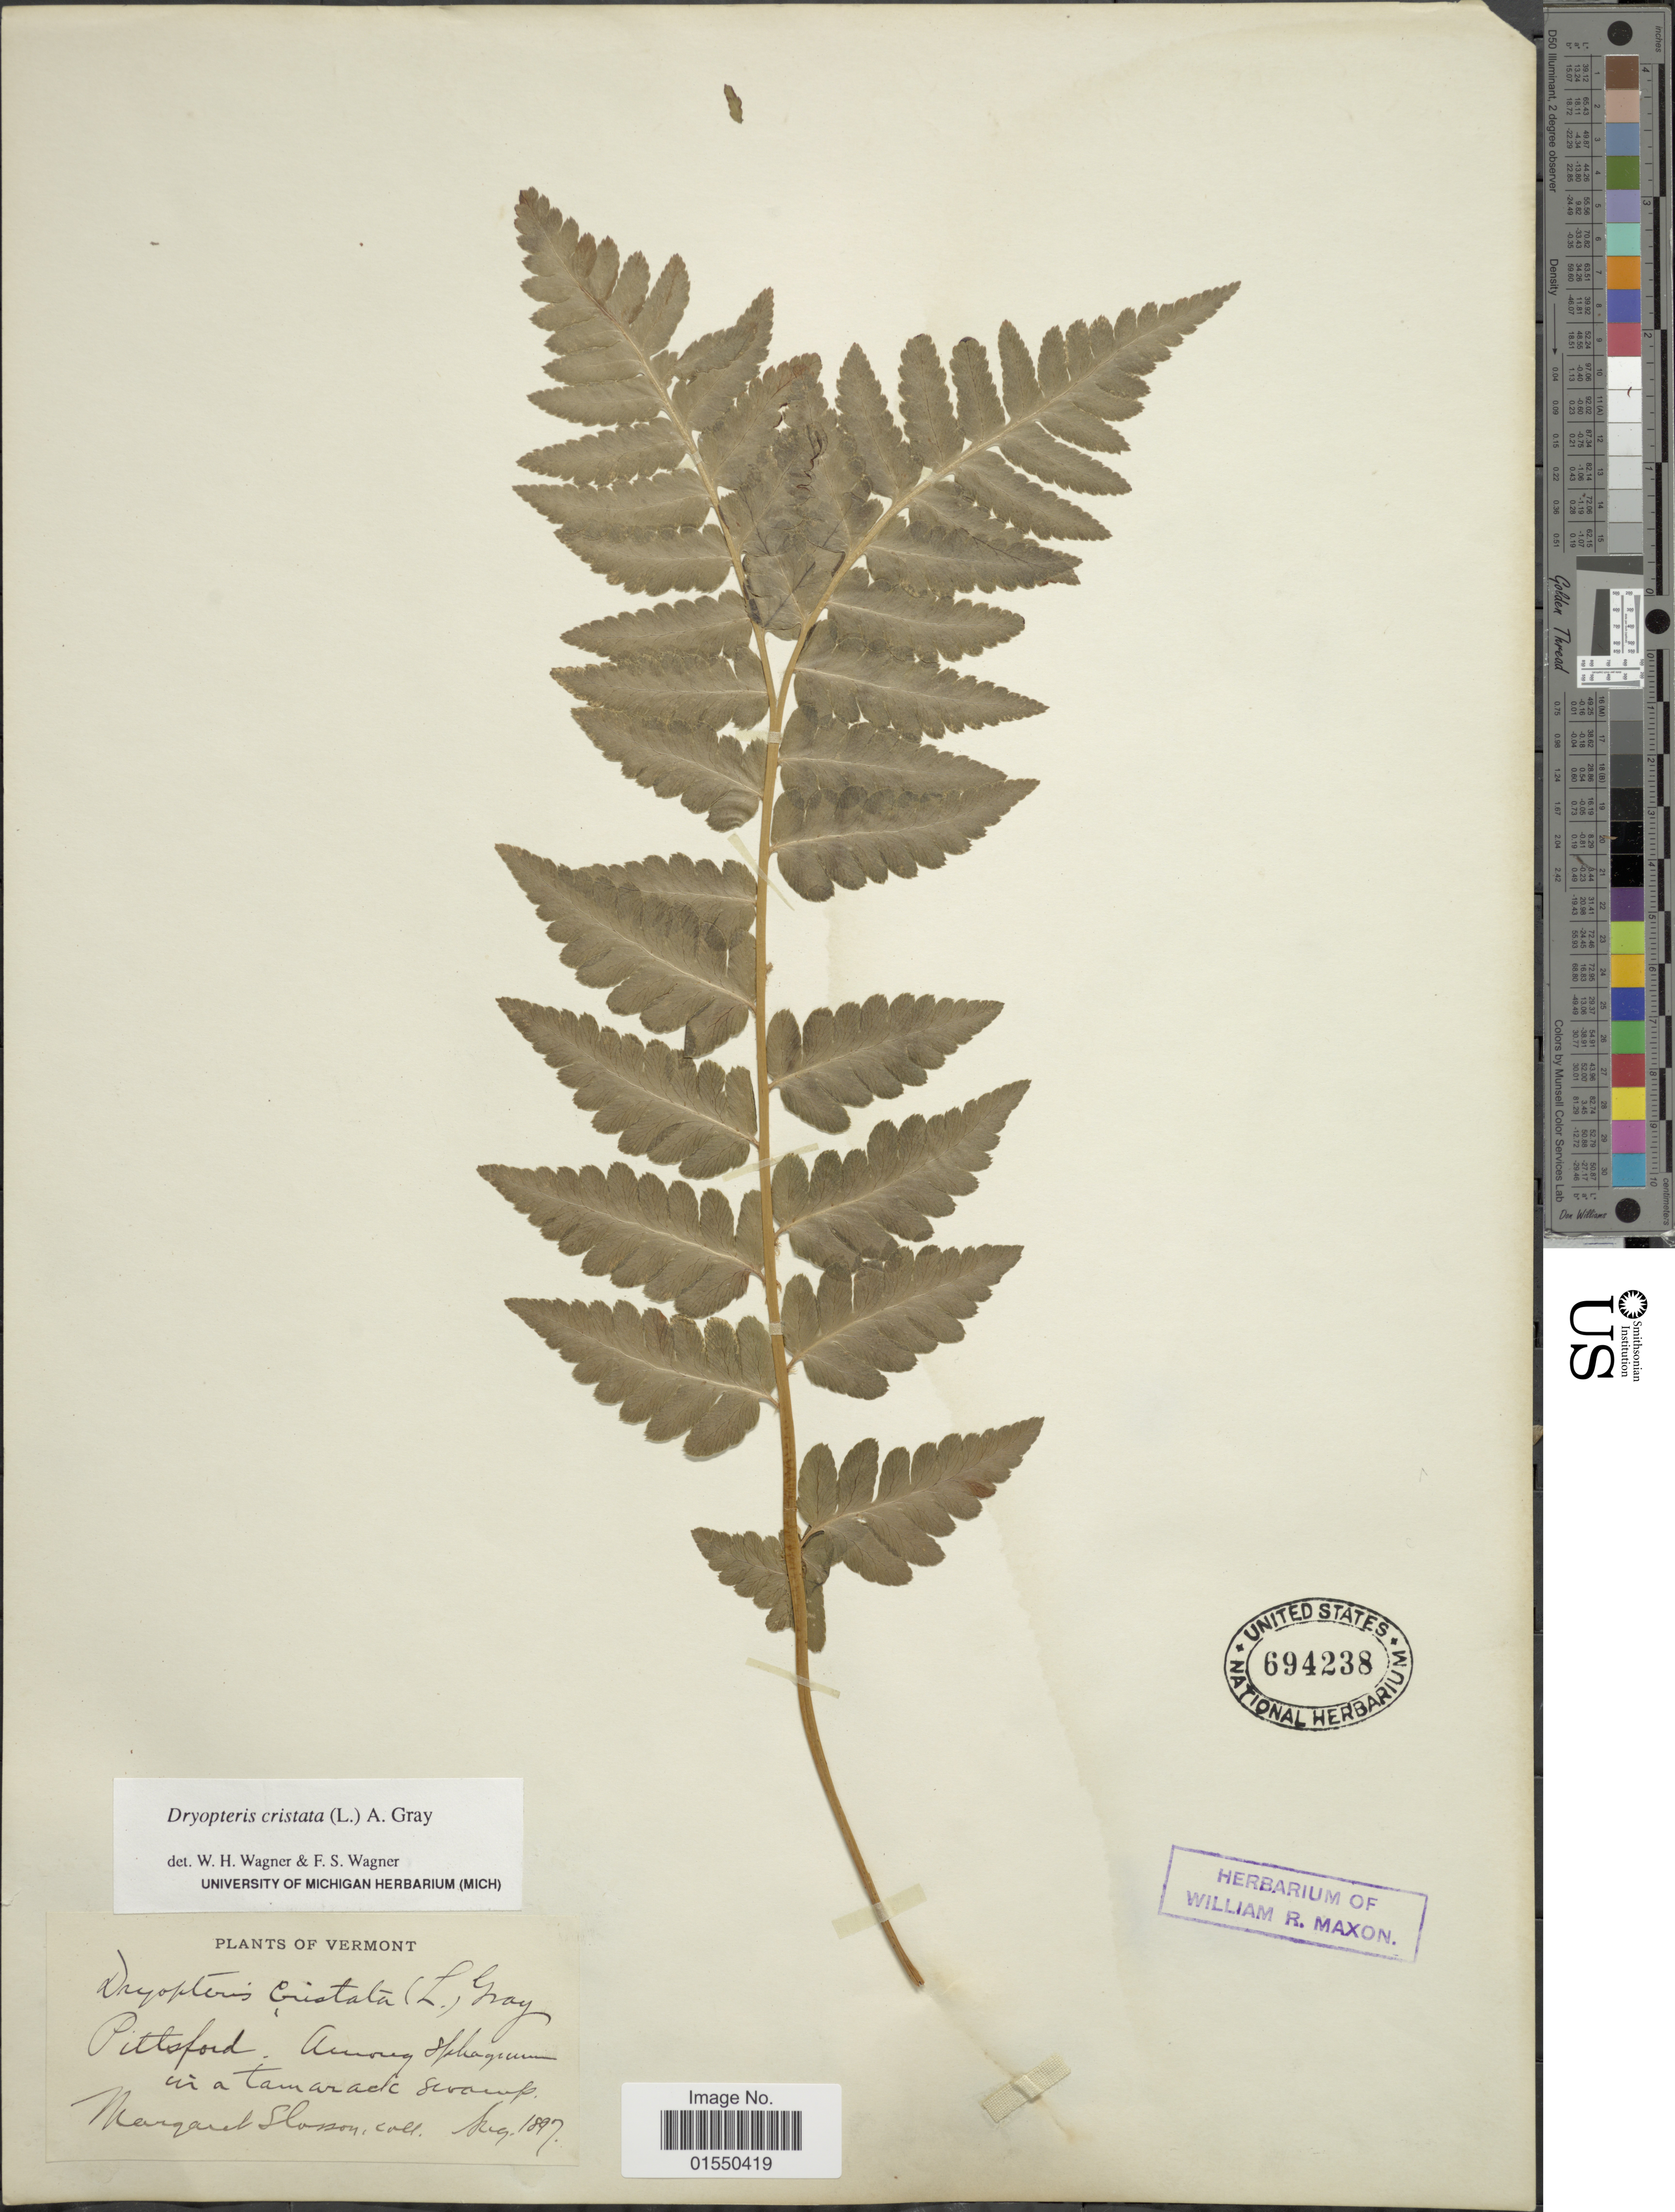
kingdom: Plantae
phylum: Tracheophyta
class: Polypodiopsida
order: Polypodiales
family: Dryopteridaceae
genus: Dryopteris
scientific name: Dryopteris cristata var. spinulosa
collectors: M. Slosson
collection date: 1887-08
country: United States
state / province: Vermont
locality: Pittsford. Among Sphagnum in an tamarack swamp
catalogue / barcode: US 694238